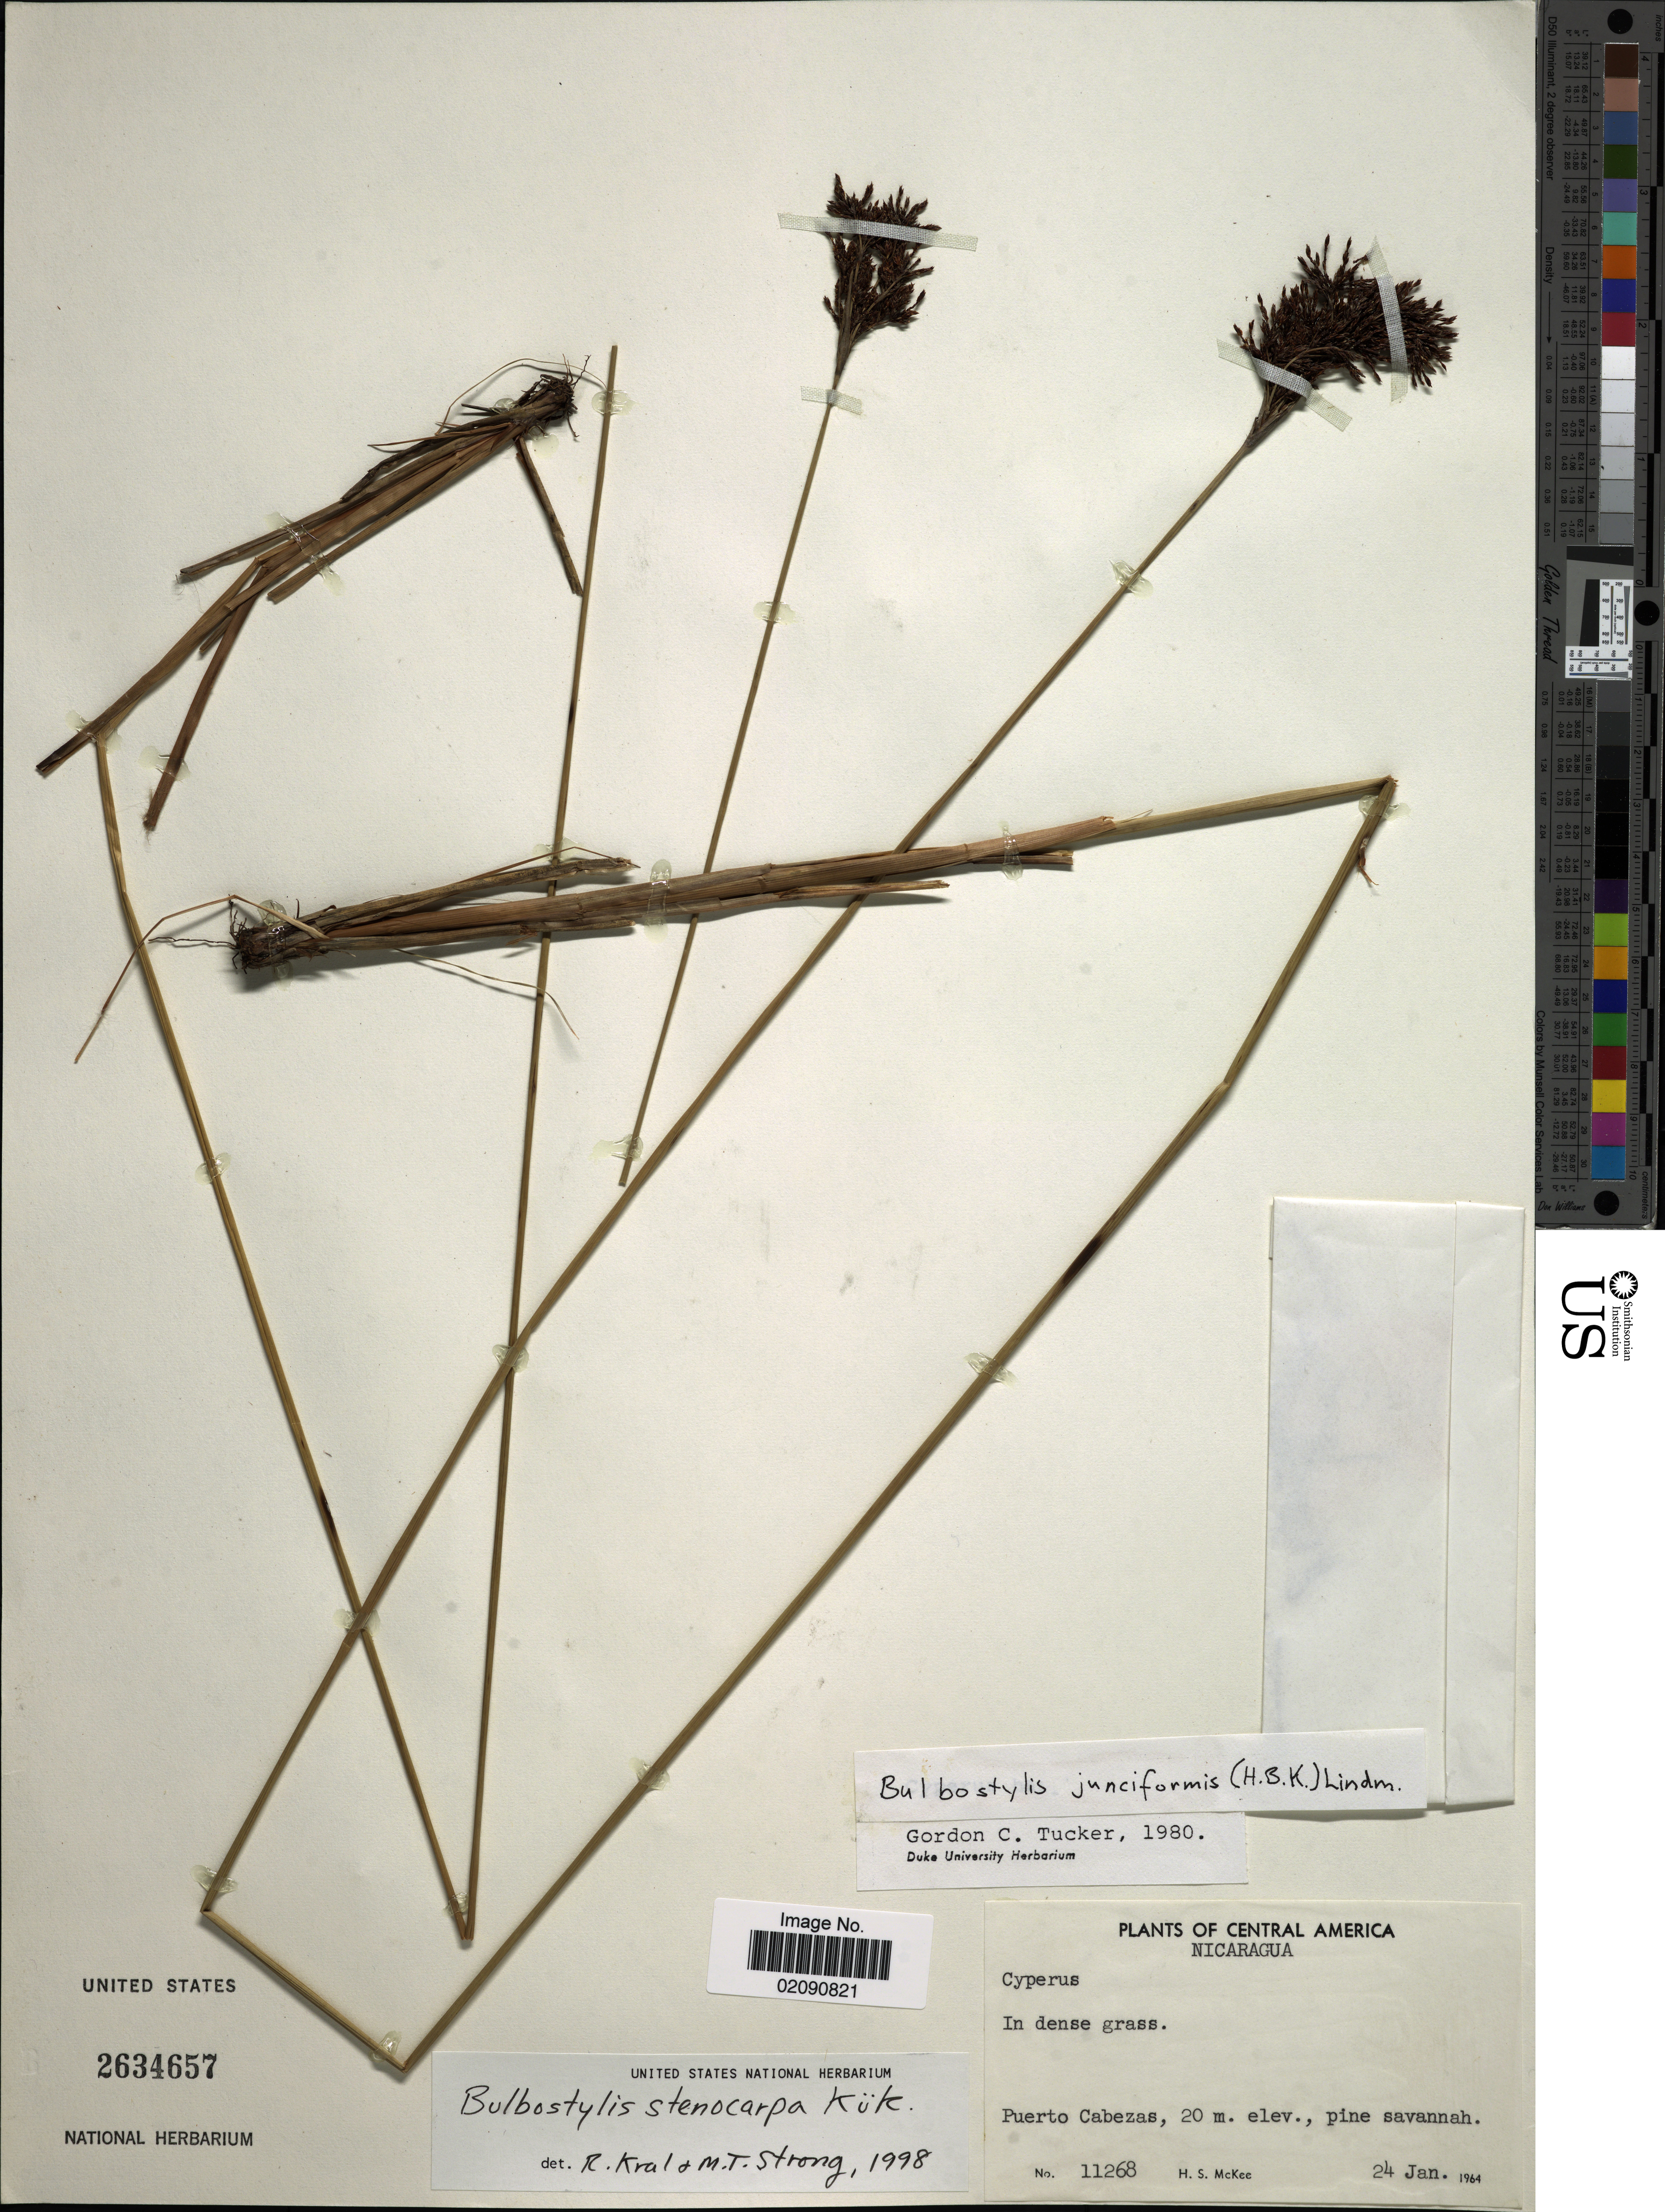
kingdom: Plantae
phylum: Tracheophyta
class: Liliopsida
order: Poales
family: Cyperaceae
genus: Bulbostylis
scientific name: Bulbostylis stenocarpa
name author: Kük.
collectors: H. S. McKee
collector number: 11268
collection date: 1964-01-24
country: Nicaragua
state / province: Atlantico Norte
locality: Puerto Cabezas, pine savannah.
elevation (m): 20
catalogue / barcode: US 2634657